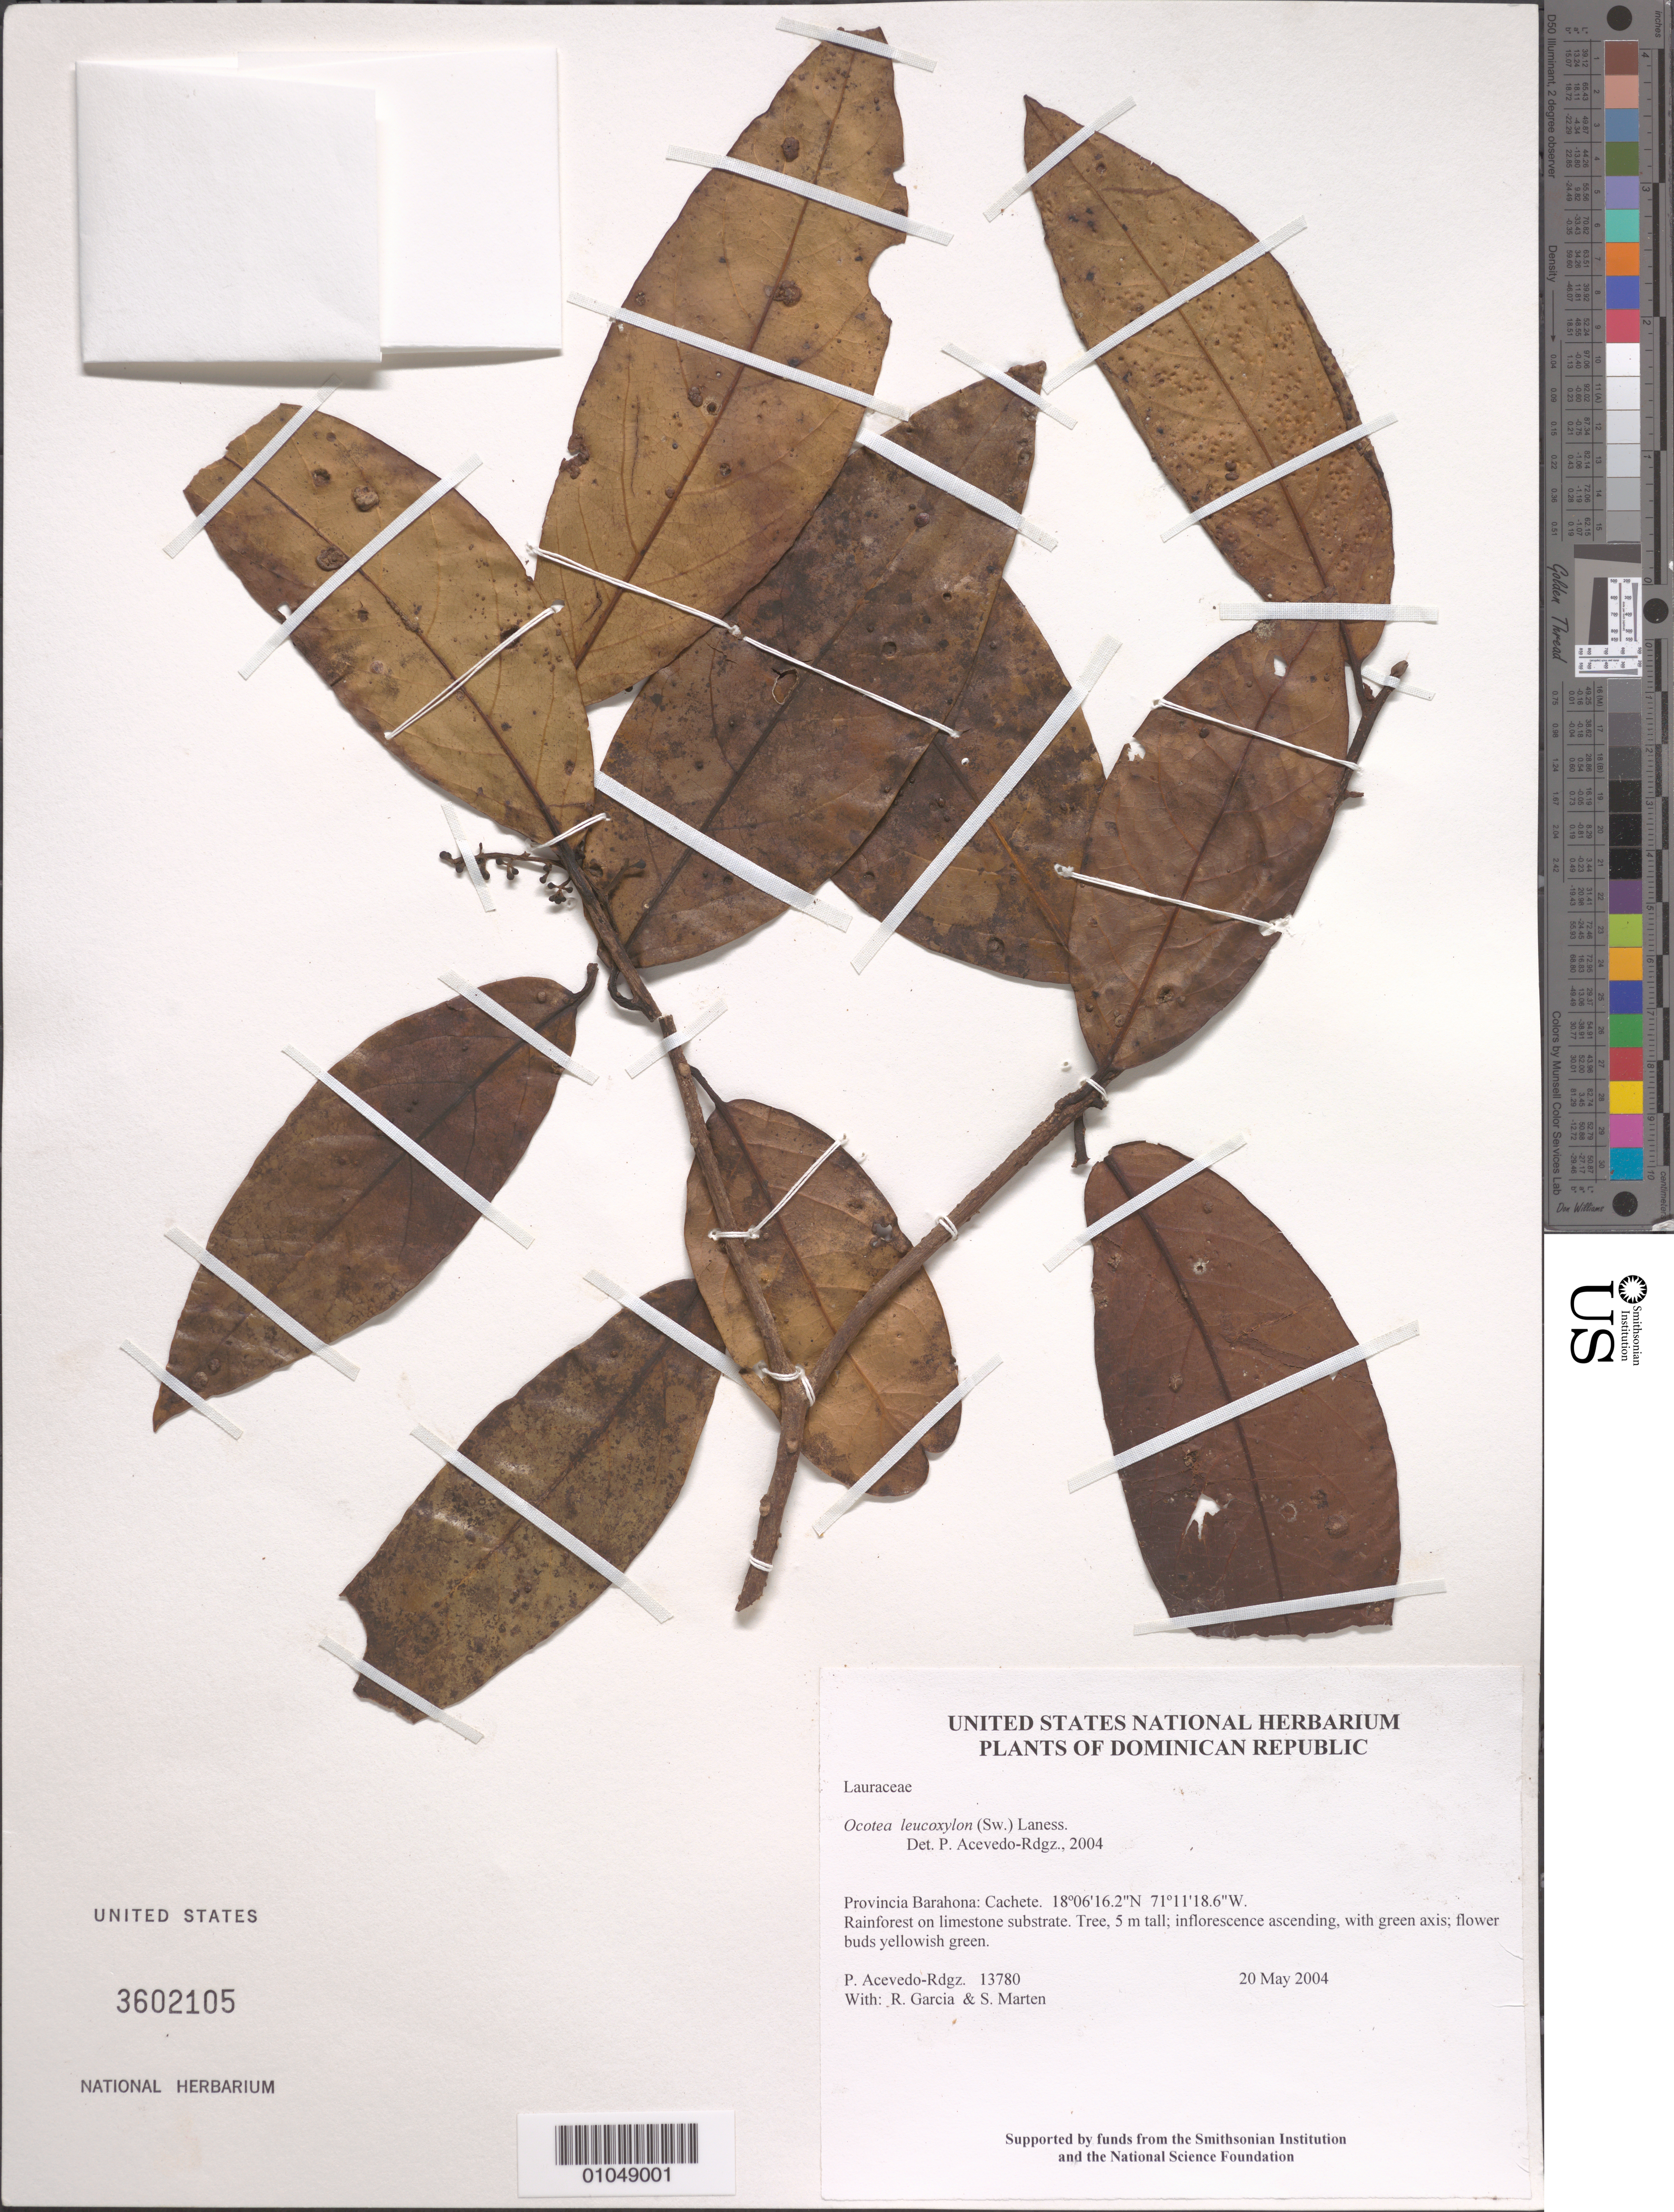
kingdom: Plantae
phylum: Tracheophyta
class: Magnoliopsida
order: Laurales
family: Lauraceae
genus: Ocotea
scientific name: Ocotea leucoxylon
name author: (Sw.) Laness.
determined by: Acevedo-Rodríguez, P., (BOT), Smithsonian Institution - National Museum of Natural History (UNITED STATES)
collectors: P. Acevedo-Rodr., R. G. García & S. Marten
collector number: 13780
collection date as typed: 20 May 2004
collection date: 2004-05-20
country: Dominican Republic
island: Hispaniola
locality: Provincia Barahona: Cachete.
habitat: Rainforest on limestone substrate.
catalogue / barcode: US 3602105